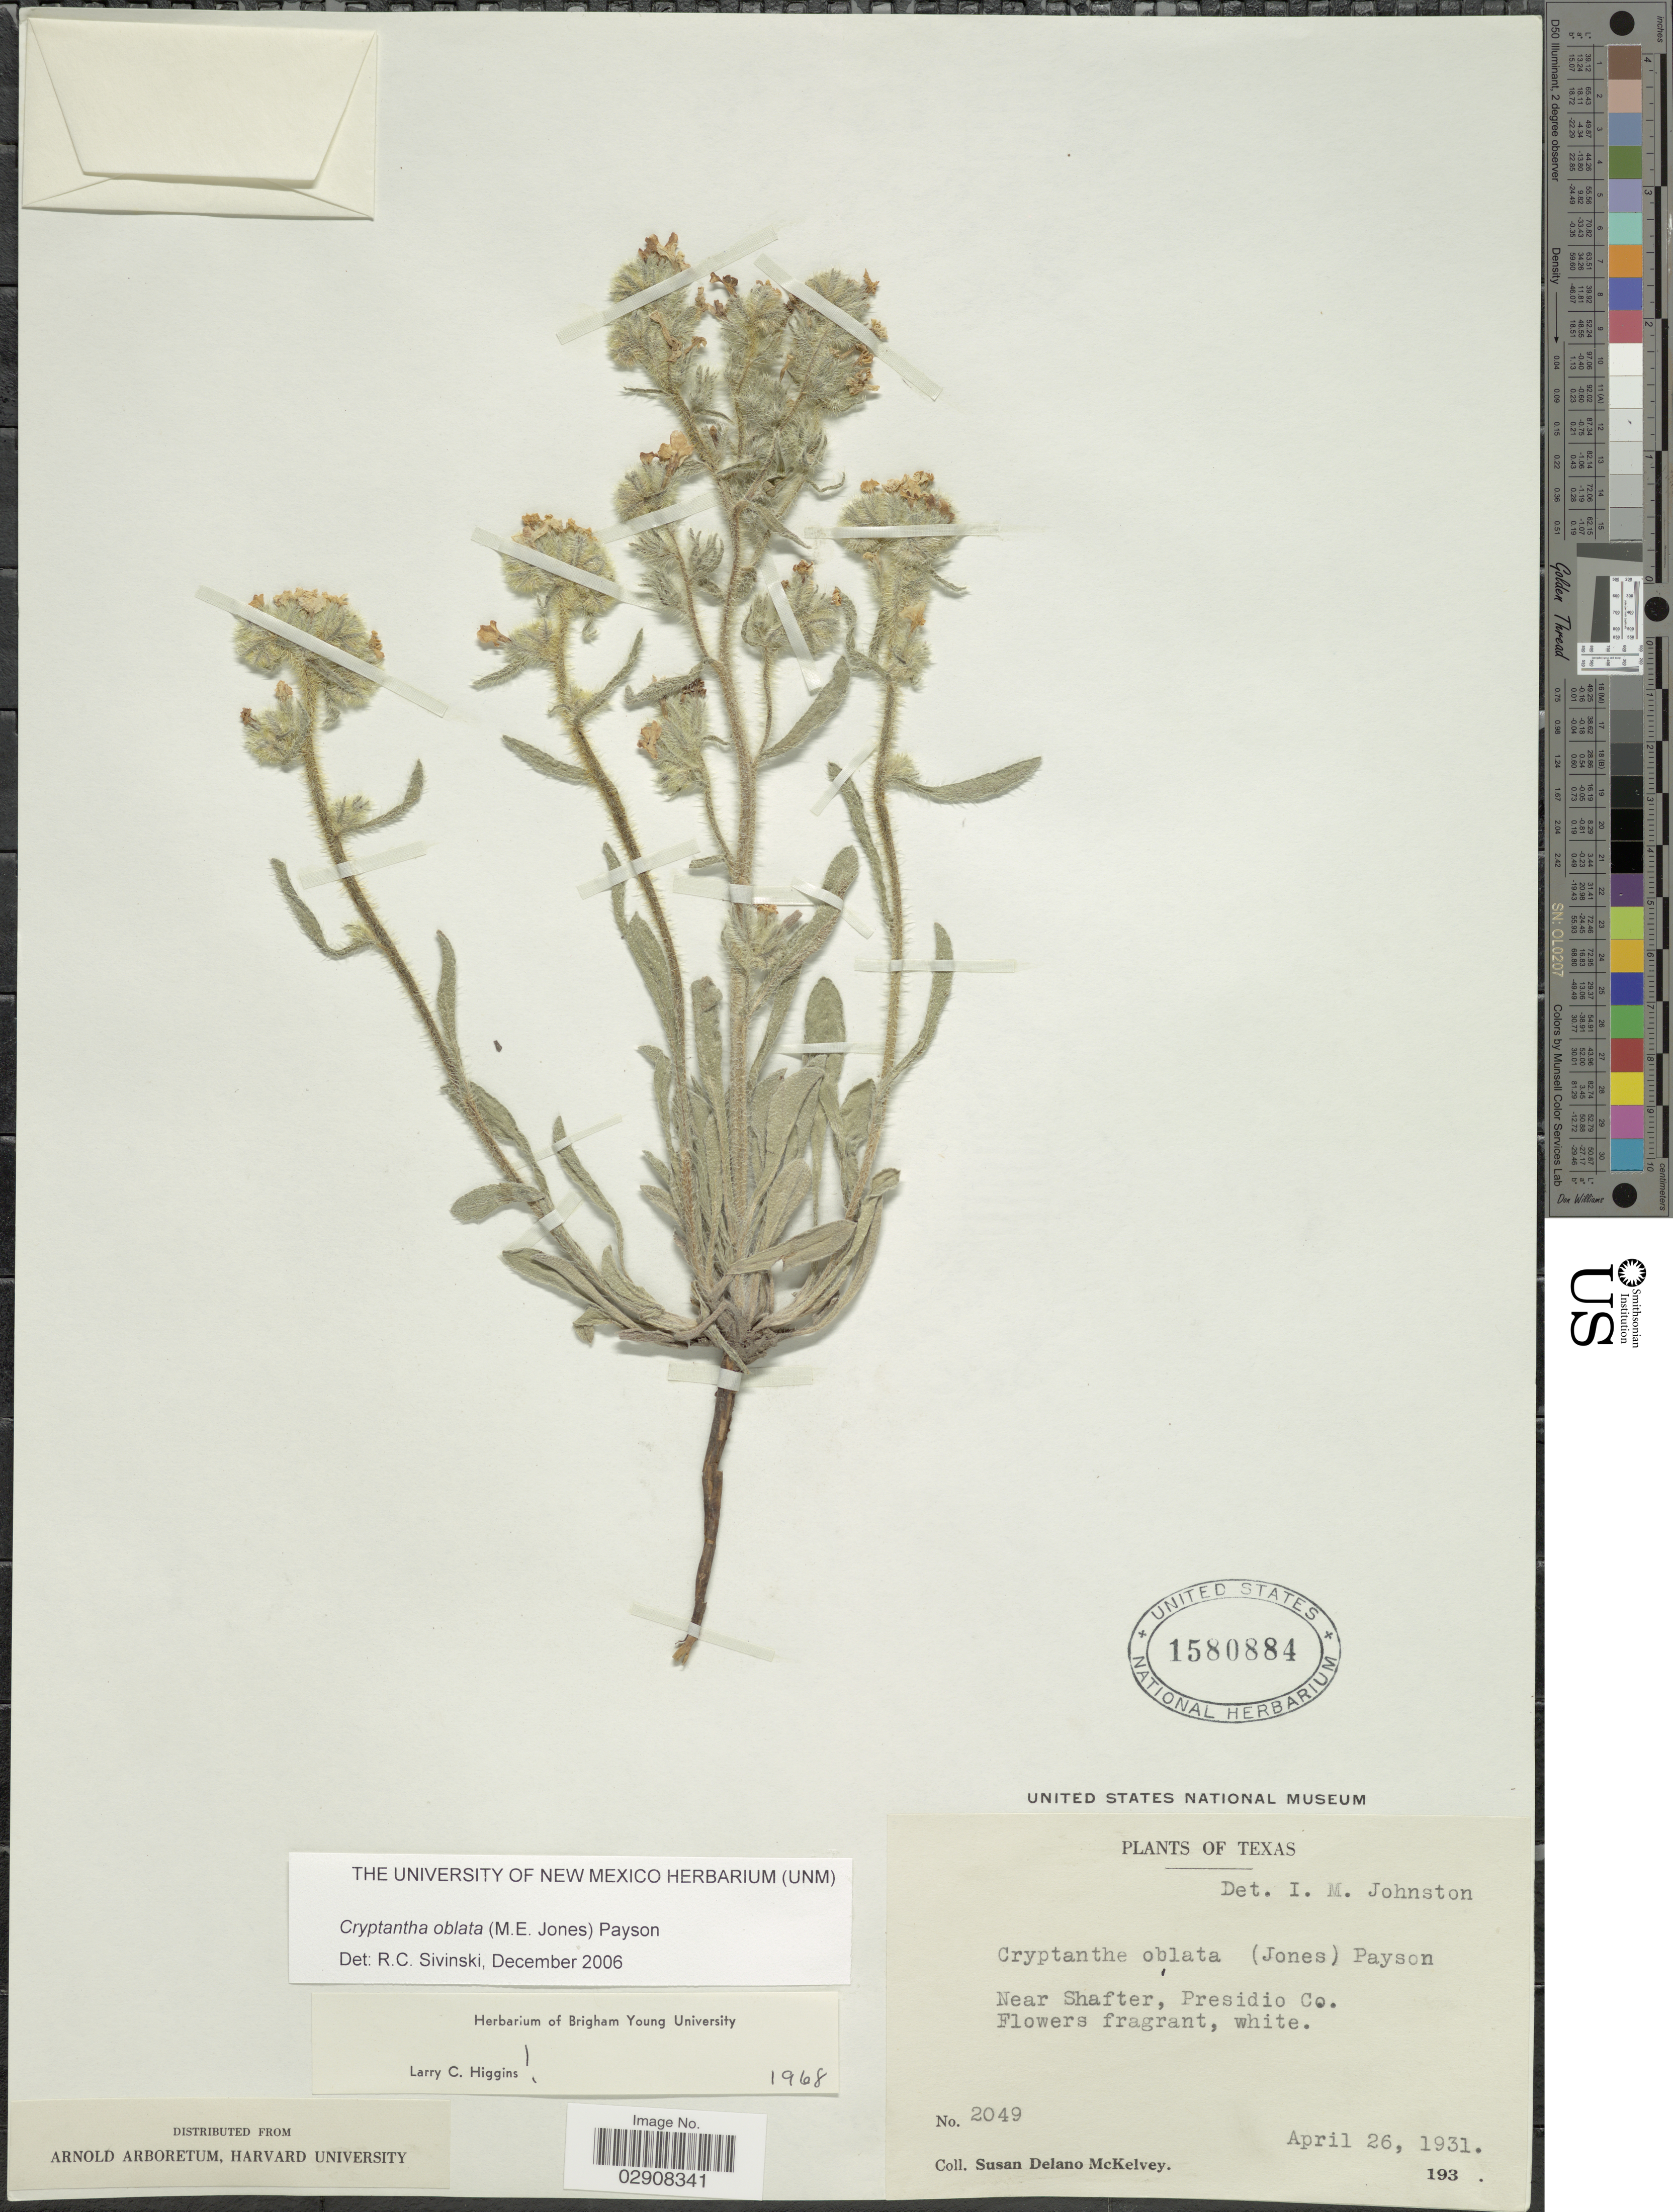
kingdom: Plantae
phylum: Tracheophyta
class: Magnoliopsida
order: Boraginales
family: Boraginaceae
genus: Cryptantha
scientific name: Cryptantha oblata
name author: (M.E. Jones) Payson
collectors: S. A. McKelvey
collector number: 2049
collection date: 1931-04-26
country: United States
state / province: Texas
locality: Near Shafter, Presidio Co.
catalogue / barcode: US 1580884